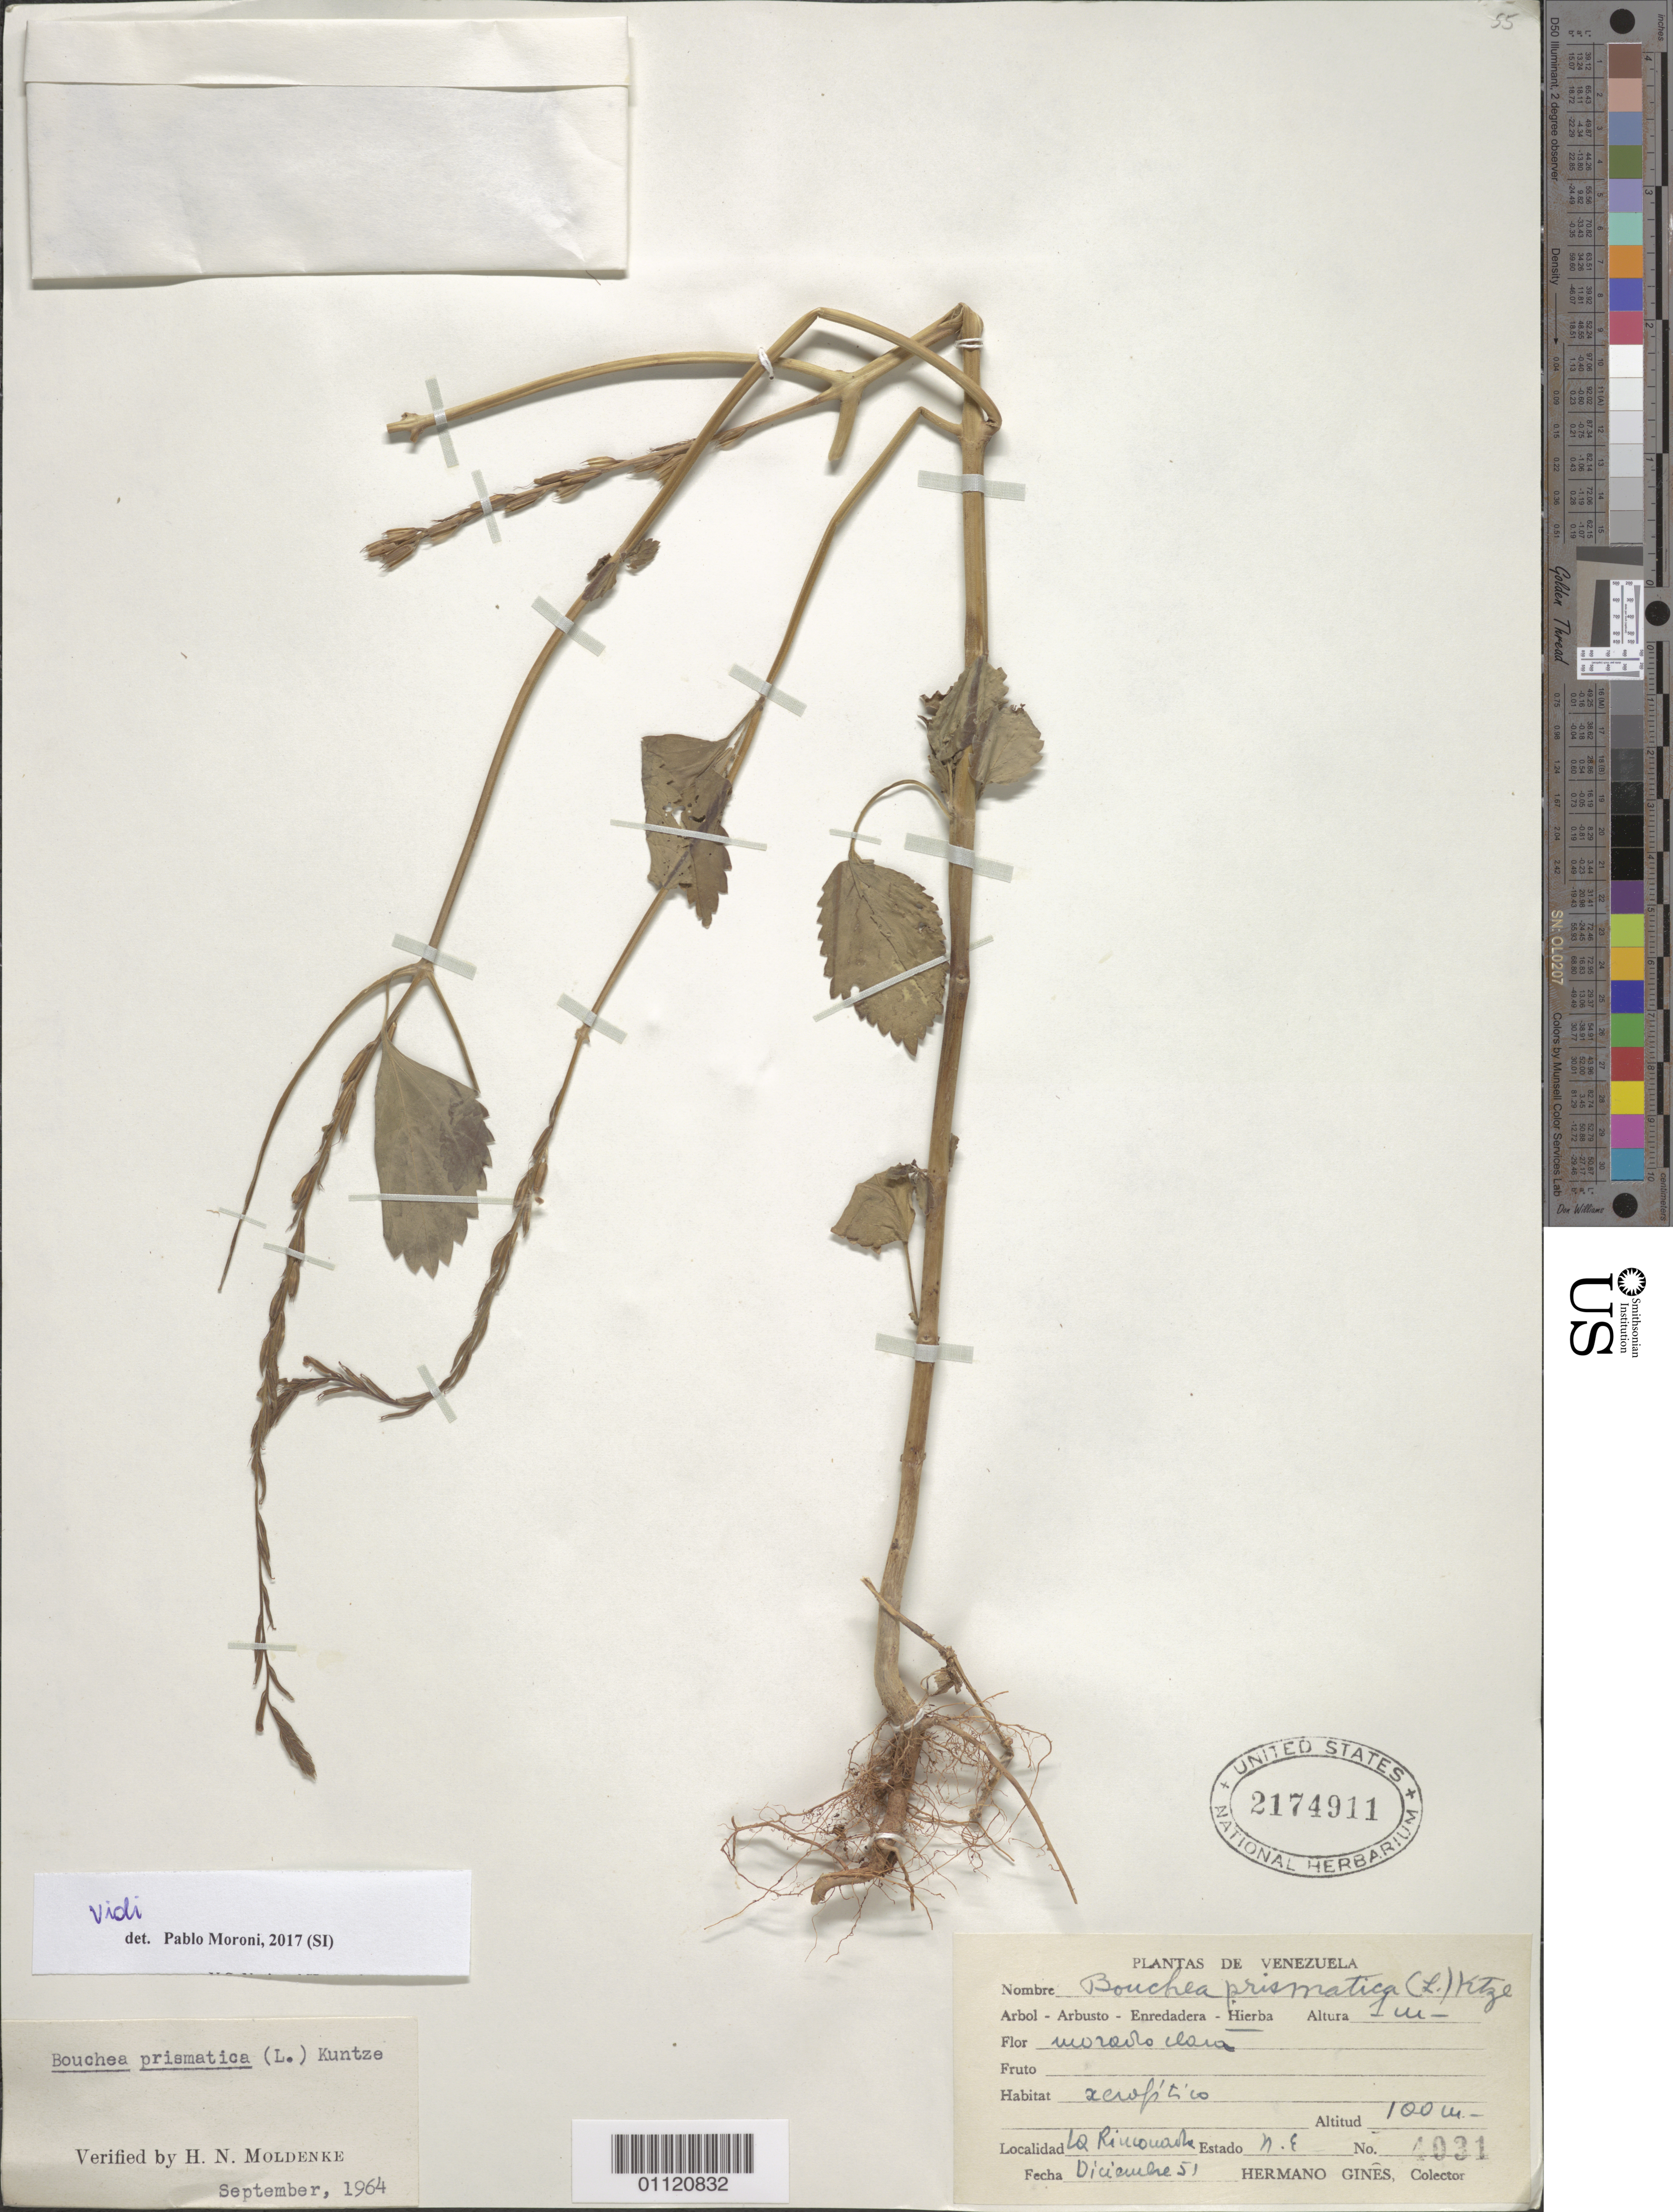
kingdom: Plantae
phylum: Tracheophyta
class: Magnoliopsida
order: Lamiales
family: Verbenaceae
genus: Bouchea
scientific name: Bouchea prismatica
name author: (L.) Kuntze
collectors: Bro. Gines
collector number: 4031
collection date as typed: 01 Dec 1951 to 31 Dec 1951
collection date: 1951-12-01/1951-12-31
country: Venezuela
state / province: Nueva Esparta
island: Margarita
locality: La Rinconada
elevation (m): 100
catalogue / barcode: US 2174911